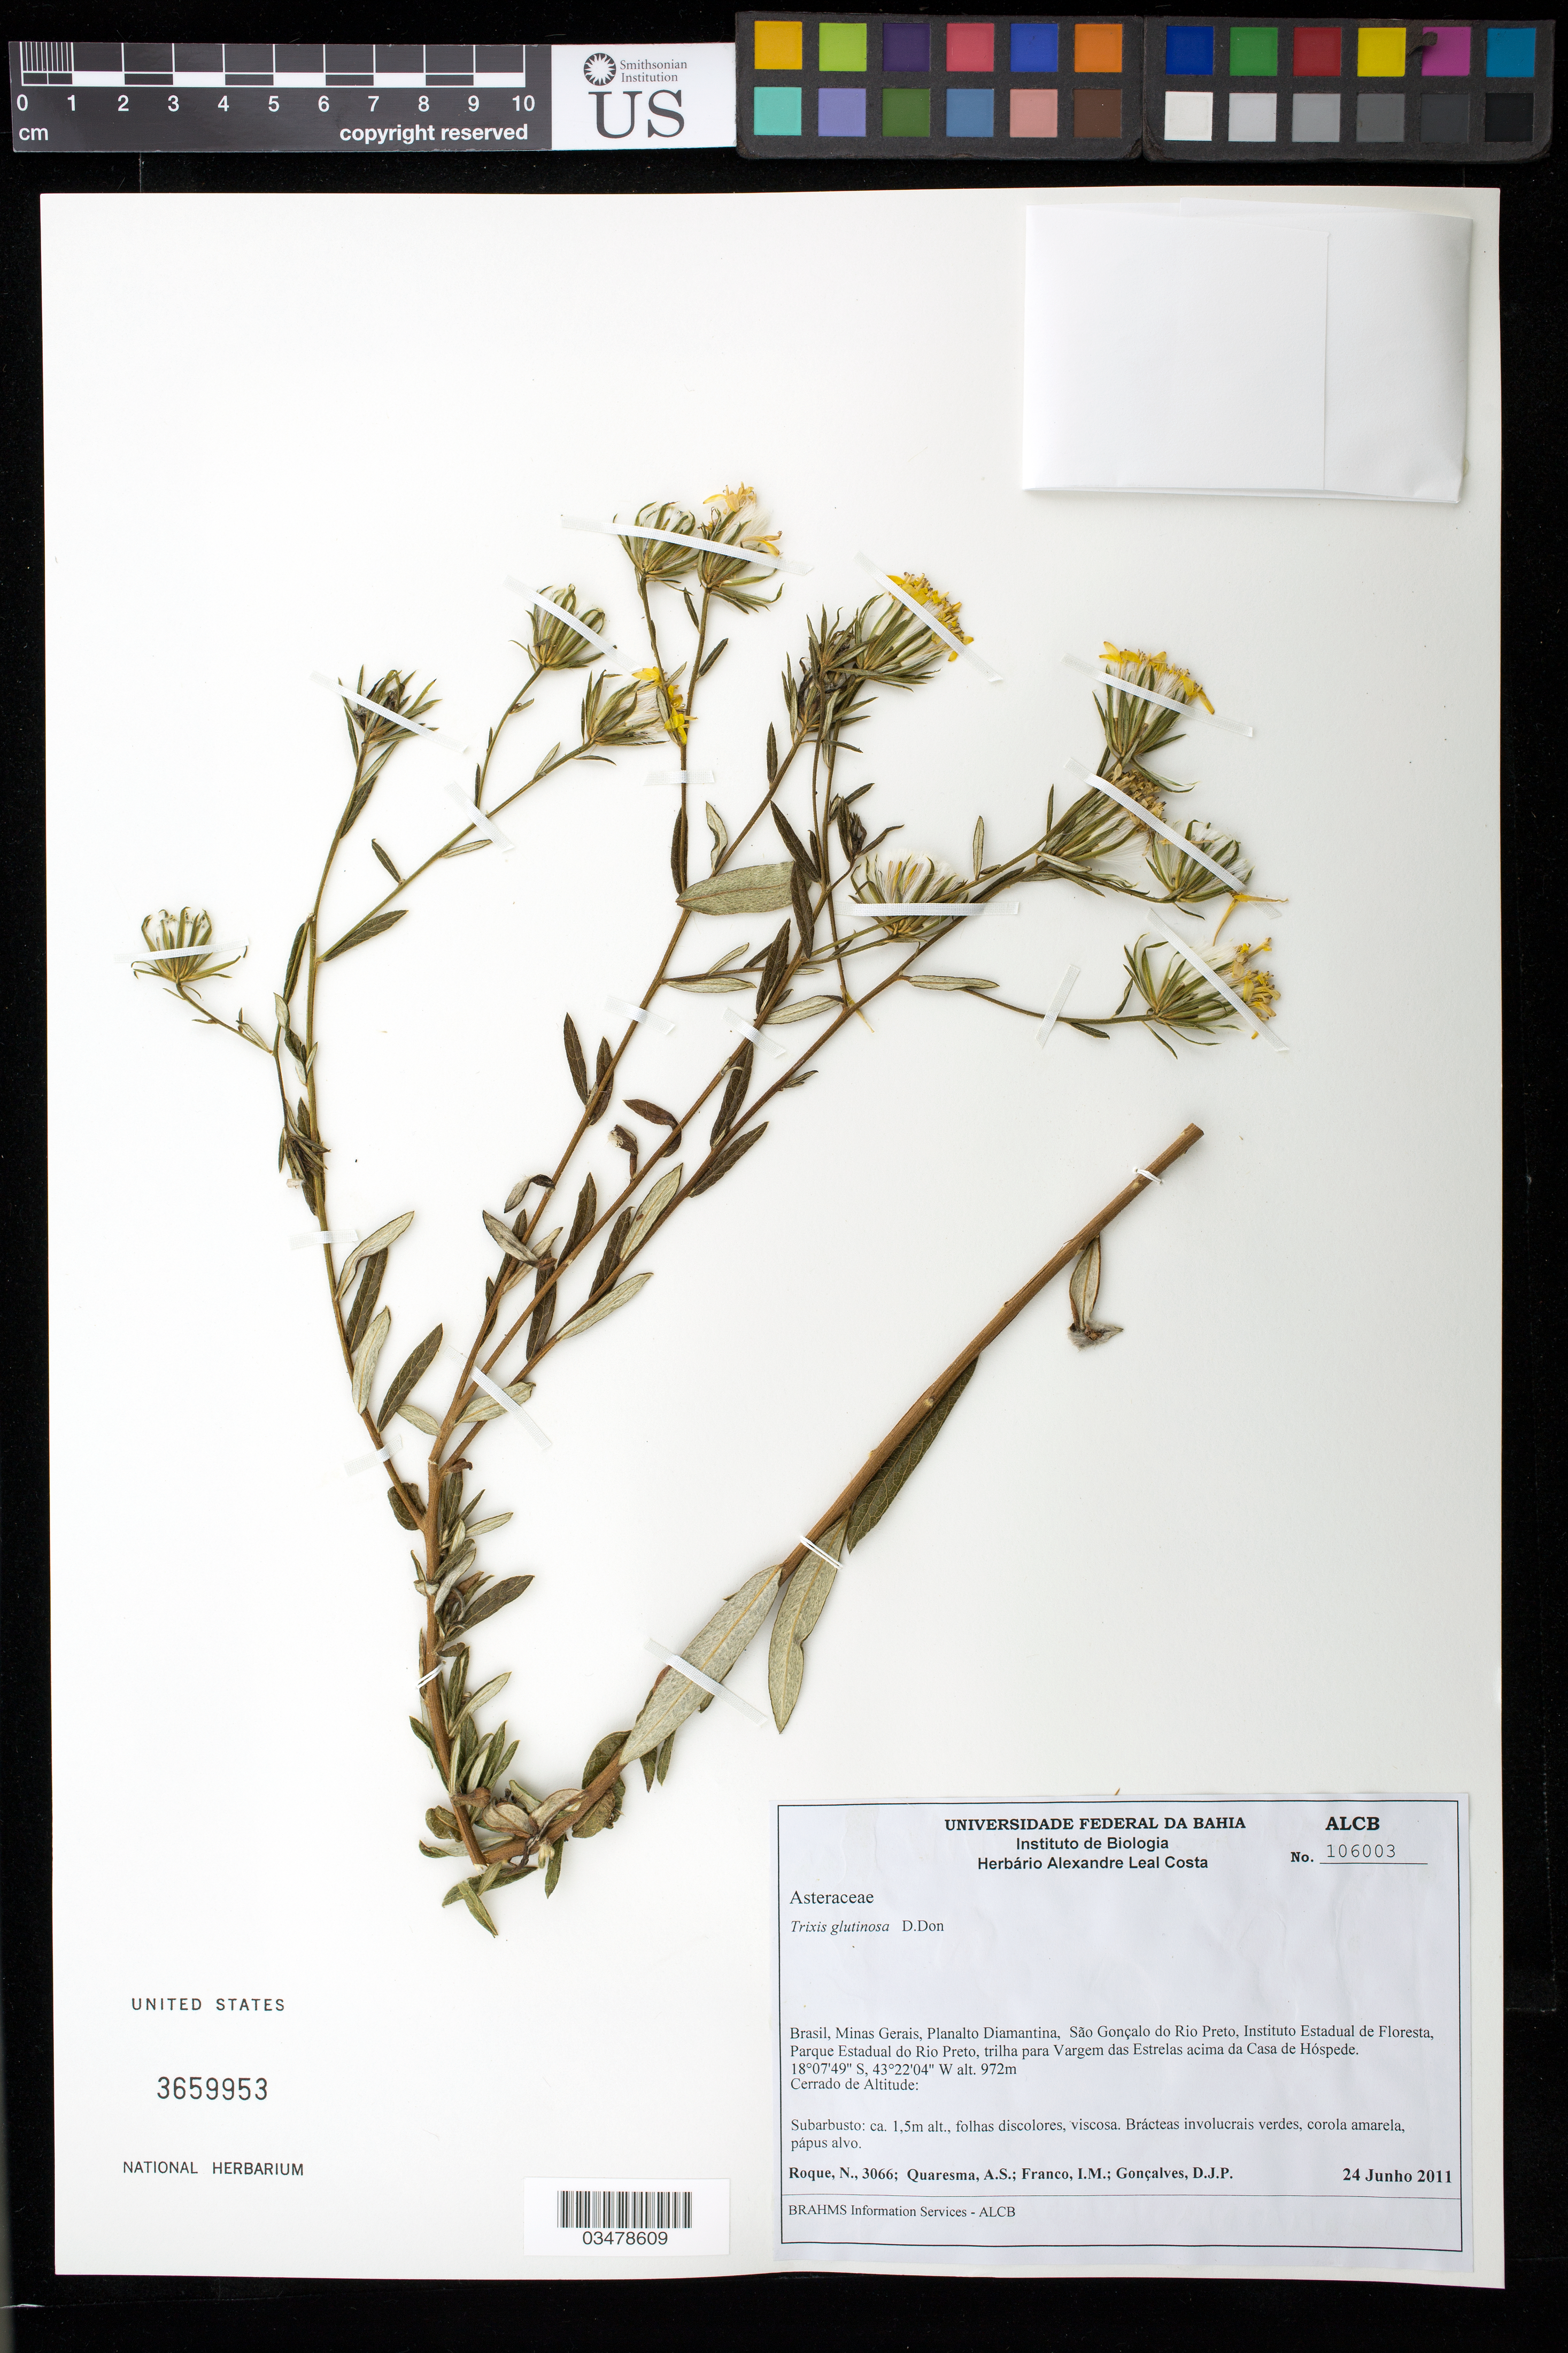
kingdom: Plantae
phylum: Tracheophyta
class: Magnoliopsida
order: Asterales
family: Asteraceae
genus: Trixis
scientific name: Trixis glutinosa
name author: D. Don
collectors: N. Roque, A. Quaresma, I. Franco & D. Gonçalves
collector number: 3066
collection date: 2011-06-24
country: Brazil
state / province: Minas Gerais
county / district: São Gonçalo do Rio Preto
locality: Planalto Diamantina, Instituto Estadual de Floresta, Parque Estadual do Rio Preto, trilha para Vargem das Estrelas acima da Casa de Hospede.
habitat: Cerrado de altitude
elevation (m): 1015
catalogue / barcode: US 3659953